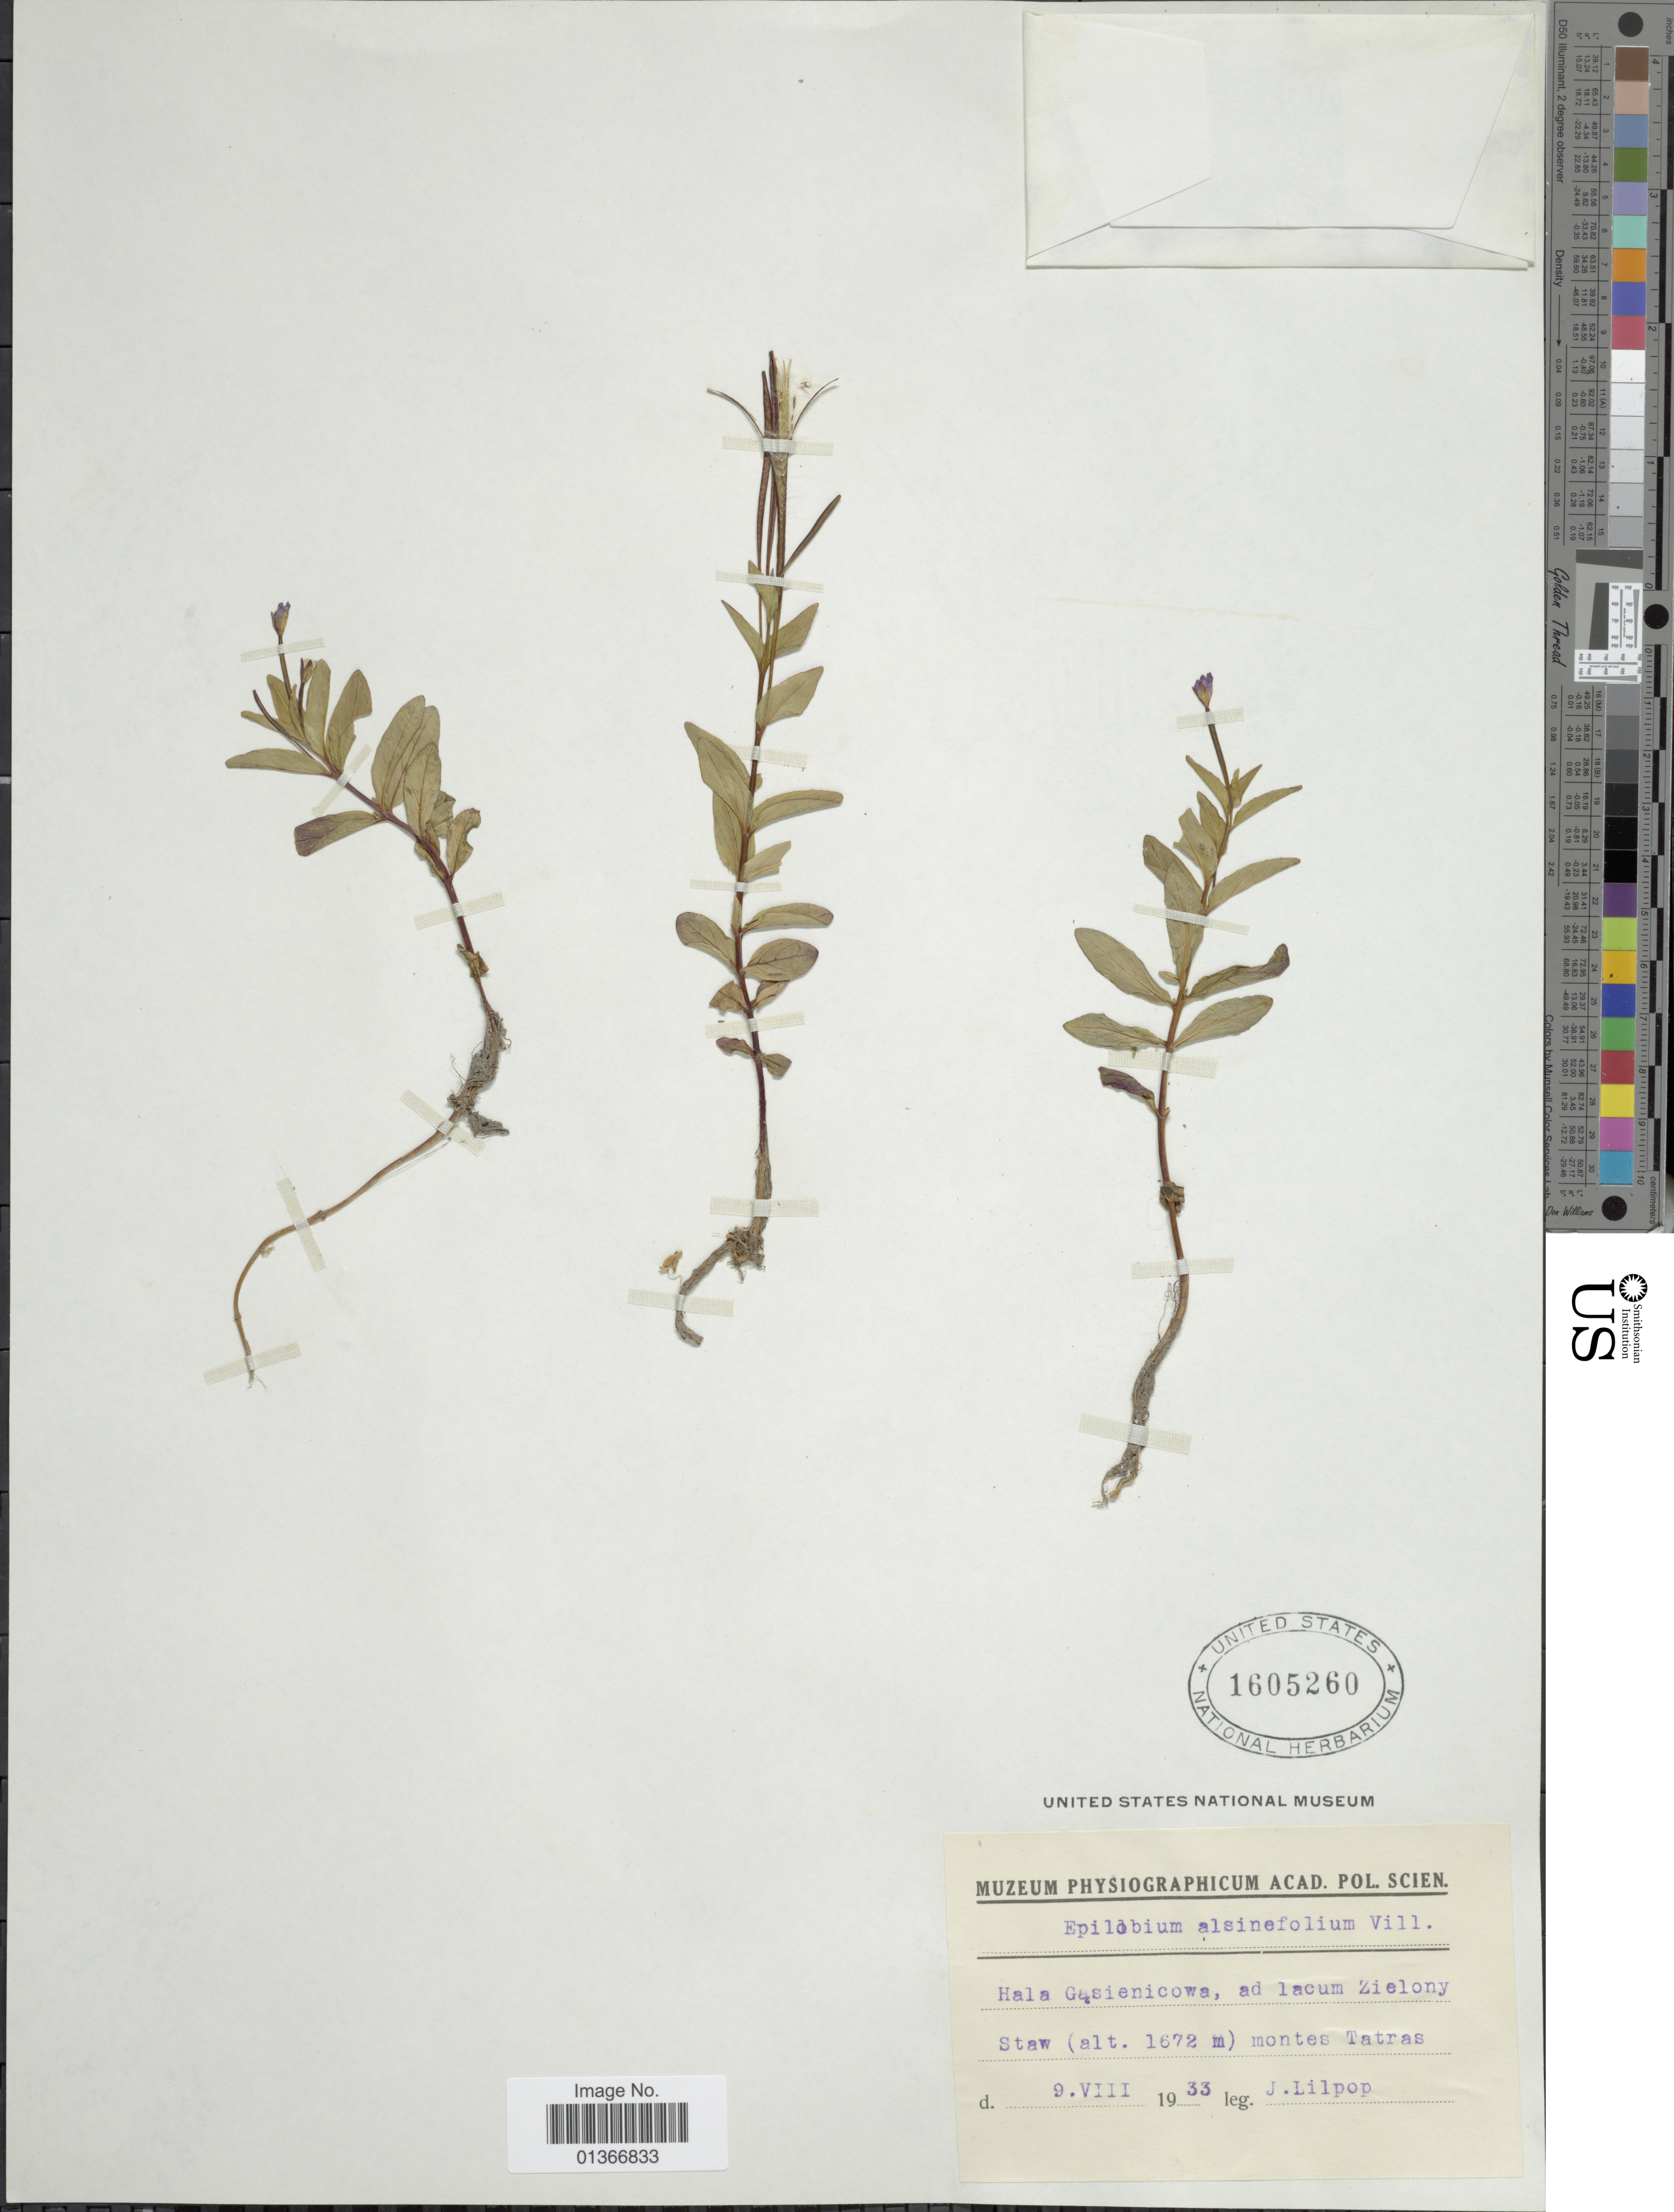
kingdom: Plantae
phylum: Tracheophyta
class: Magnoliopsida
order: Myrtales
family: Onagraceae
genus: Epilobium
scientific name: Epilobium alsinifolium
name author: Vill.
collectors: J. Lilpop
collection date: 1933-08-09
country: Poland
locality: Hala Gasienicowa, ad lacum Zielony Staw, montes Tatras.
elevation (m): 1672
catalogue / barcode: US 1605260